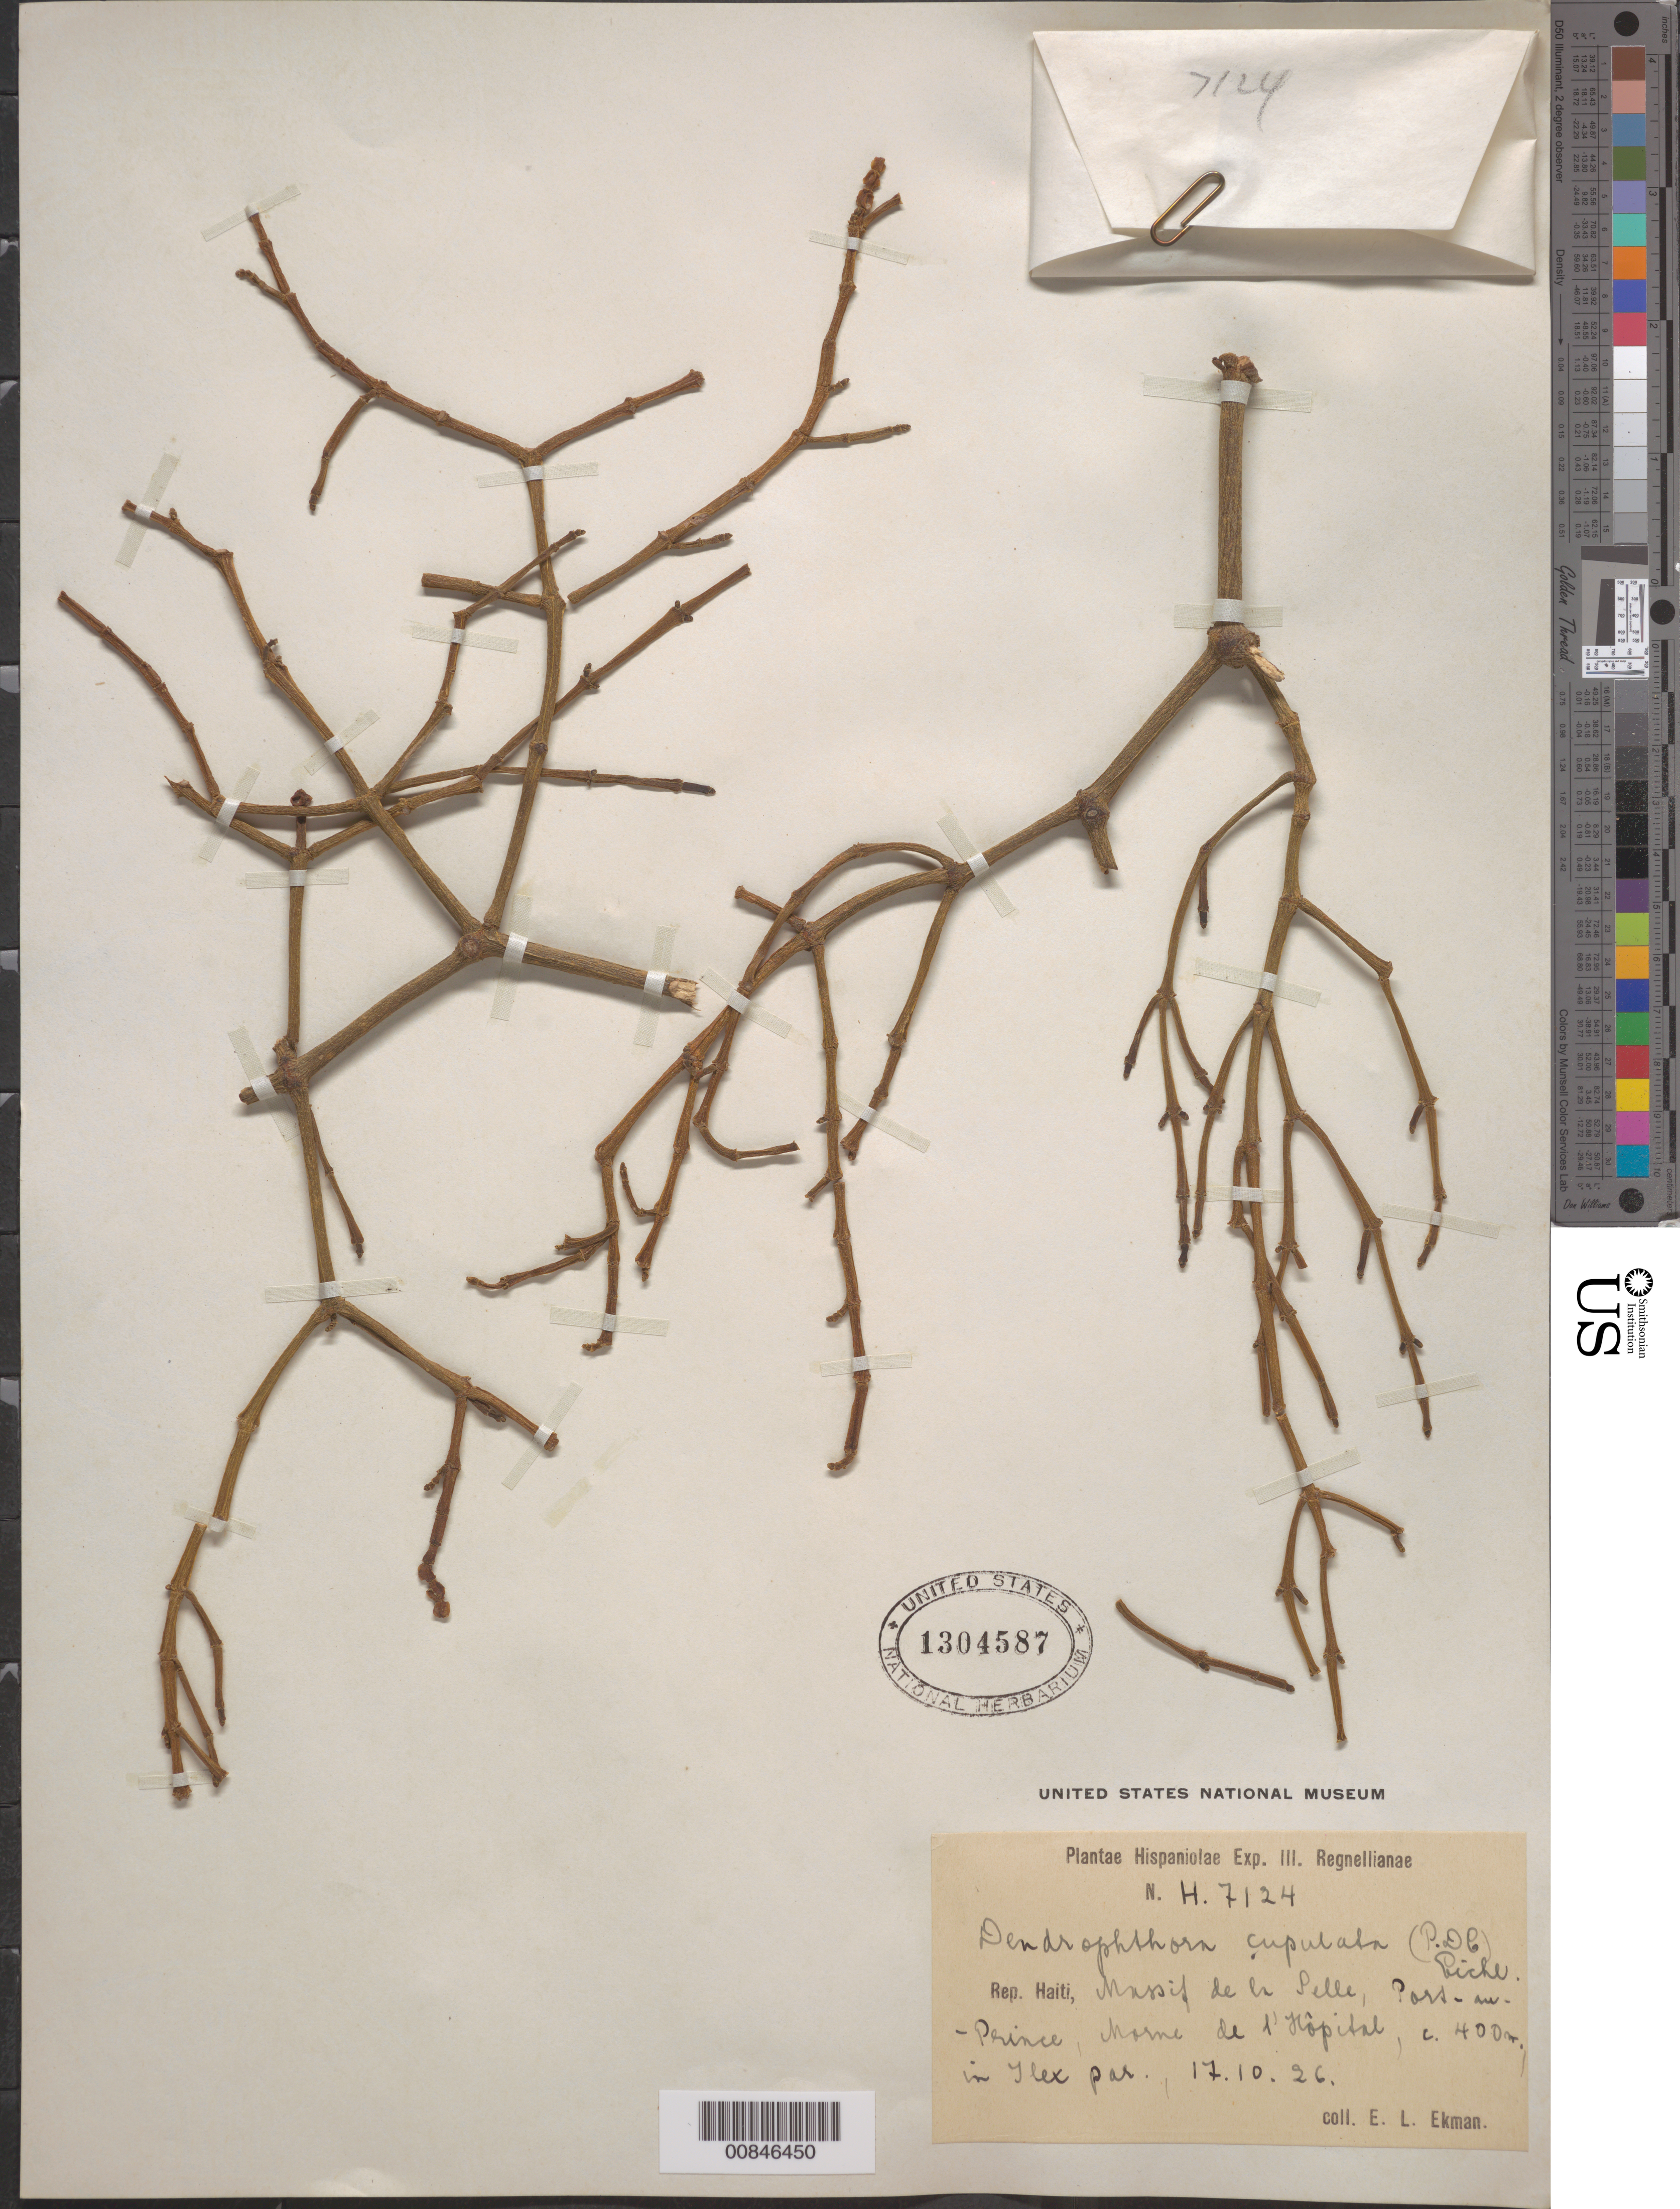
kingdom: Plantae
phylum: Tracheophyta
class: Magnoliopsida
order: Santalales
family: Viscaceae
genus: Dendrophthora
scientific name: Dendrophthora cupulata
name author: (DC.) Eichler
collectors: E. L. Ekman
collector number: H 7124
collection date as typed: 17 Oct 1926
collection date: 1926-10-17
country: Haiti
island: Hispaniola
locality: Massif de la Selle, Port-au-Prince, Morne de L'Hôpital,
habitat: In Ilex.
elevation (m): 400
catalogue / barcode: US 1304587